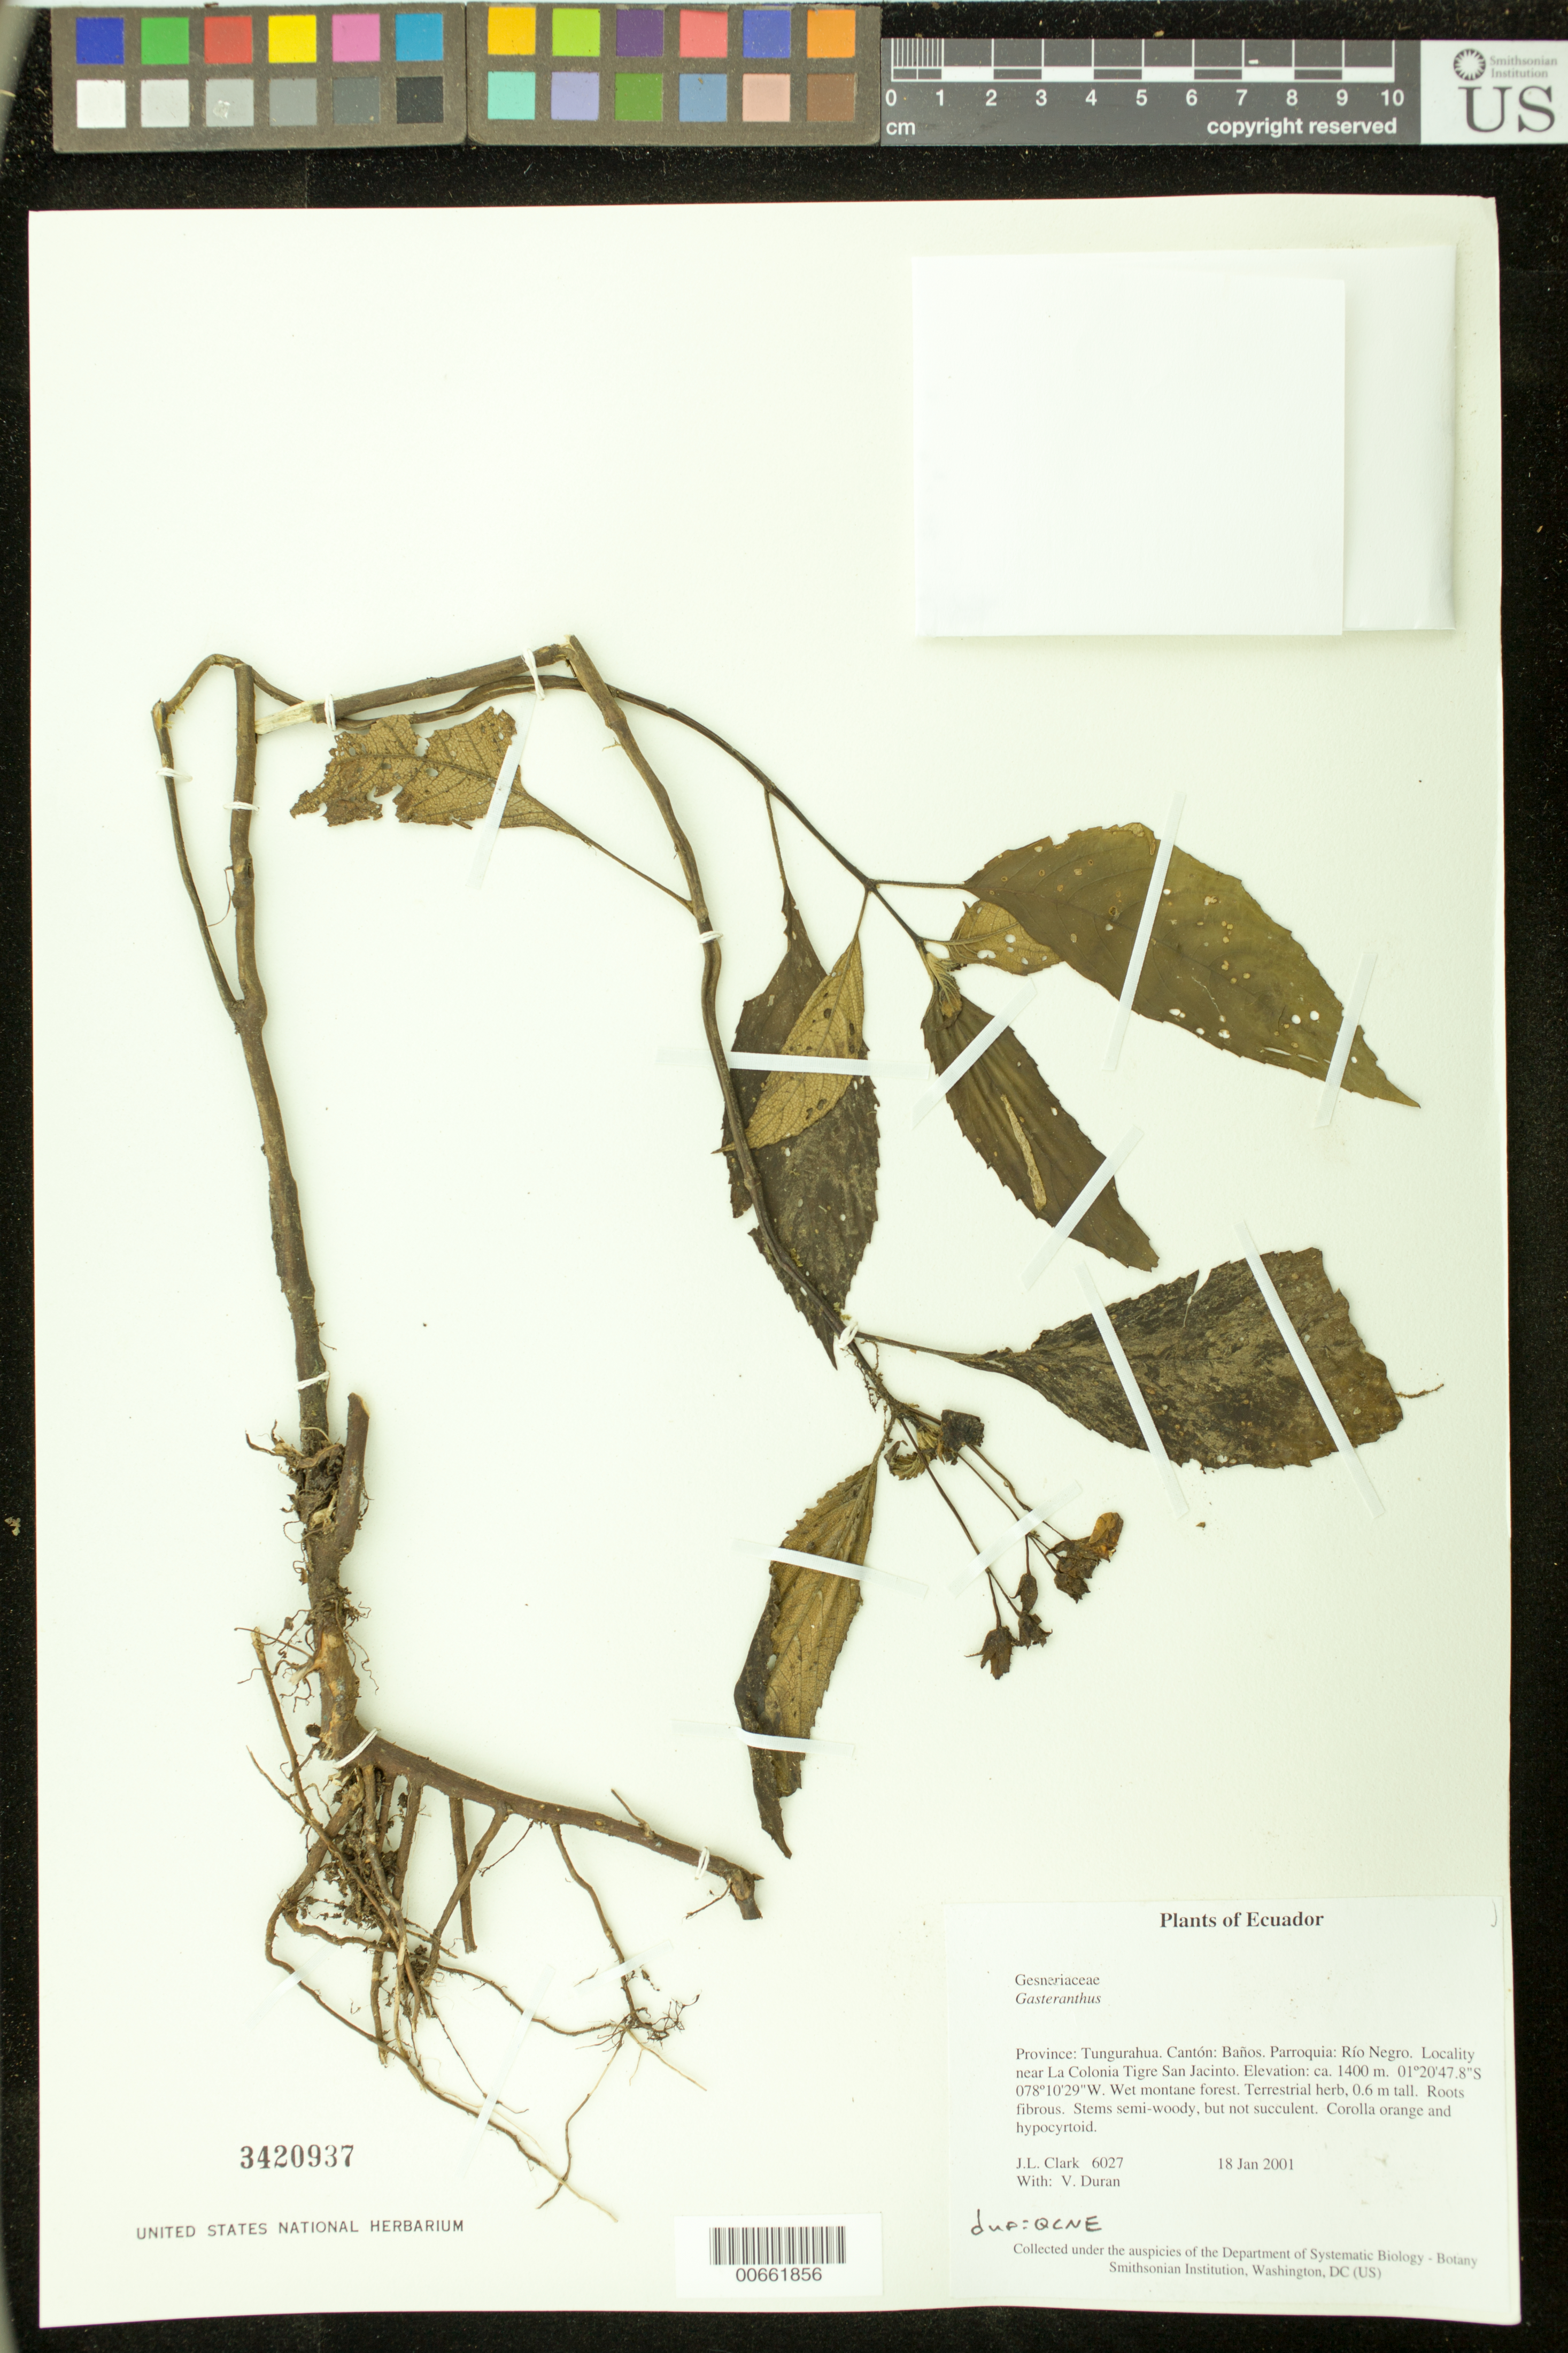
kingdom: Plantae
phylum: Tracheophyta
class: Magnoliopsida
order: Lamiales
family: Gesneriaceae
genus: Gasteranthus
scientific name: Gasteranthus calcaratus subsp. calceolus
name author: (Fritsch) L.E. Skog & L.P. Kvist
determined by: Clark, J. L., (SEL), The Marie Selby Botanical Garden (UNITED STATES)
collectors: J. L. Clark & V. Duran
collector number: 6027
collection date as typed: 18 Jan 2001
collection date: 2001-01-18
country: Ecuador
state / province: Tungurahua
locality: Cantón: Baños. Parroquia: Río Negro. Locality near La Colonia Tigre San Jacinto.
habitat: Wet montane forest.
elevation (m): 1400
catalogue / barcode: US 3420937